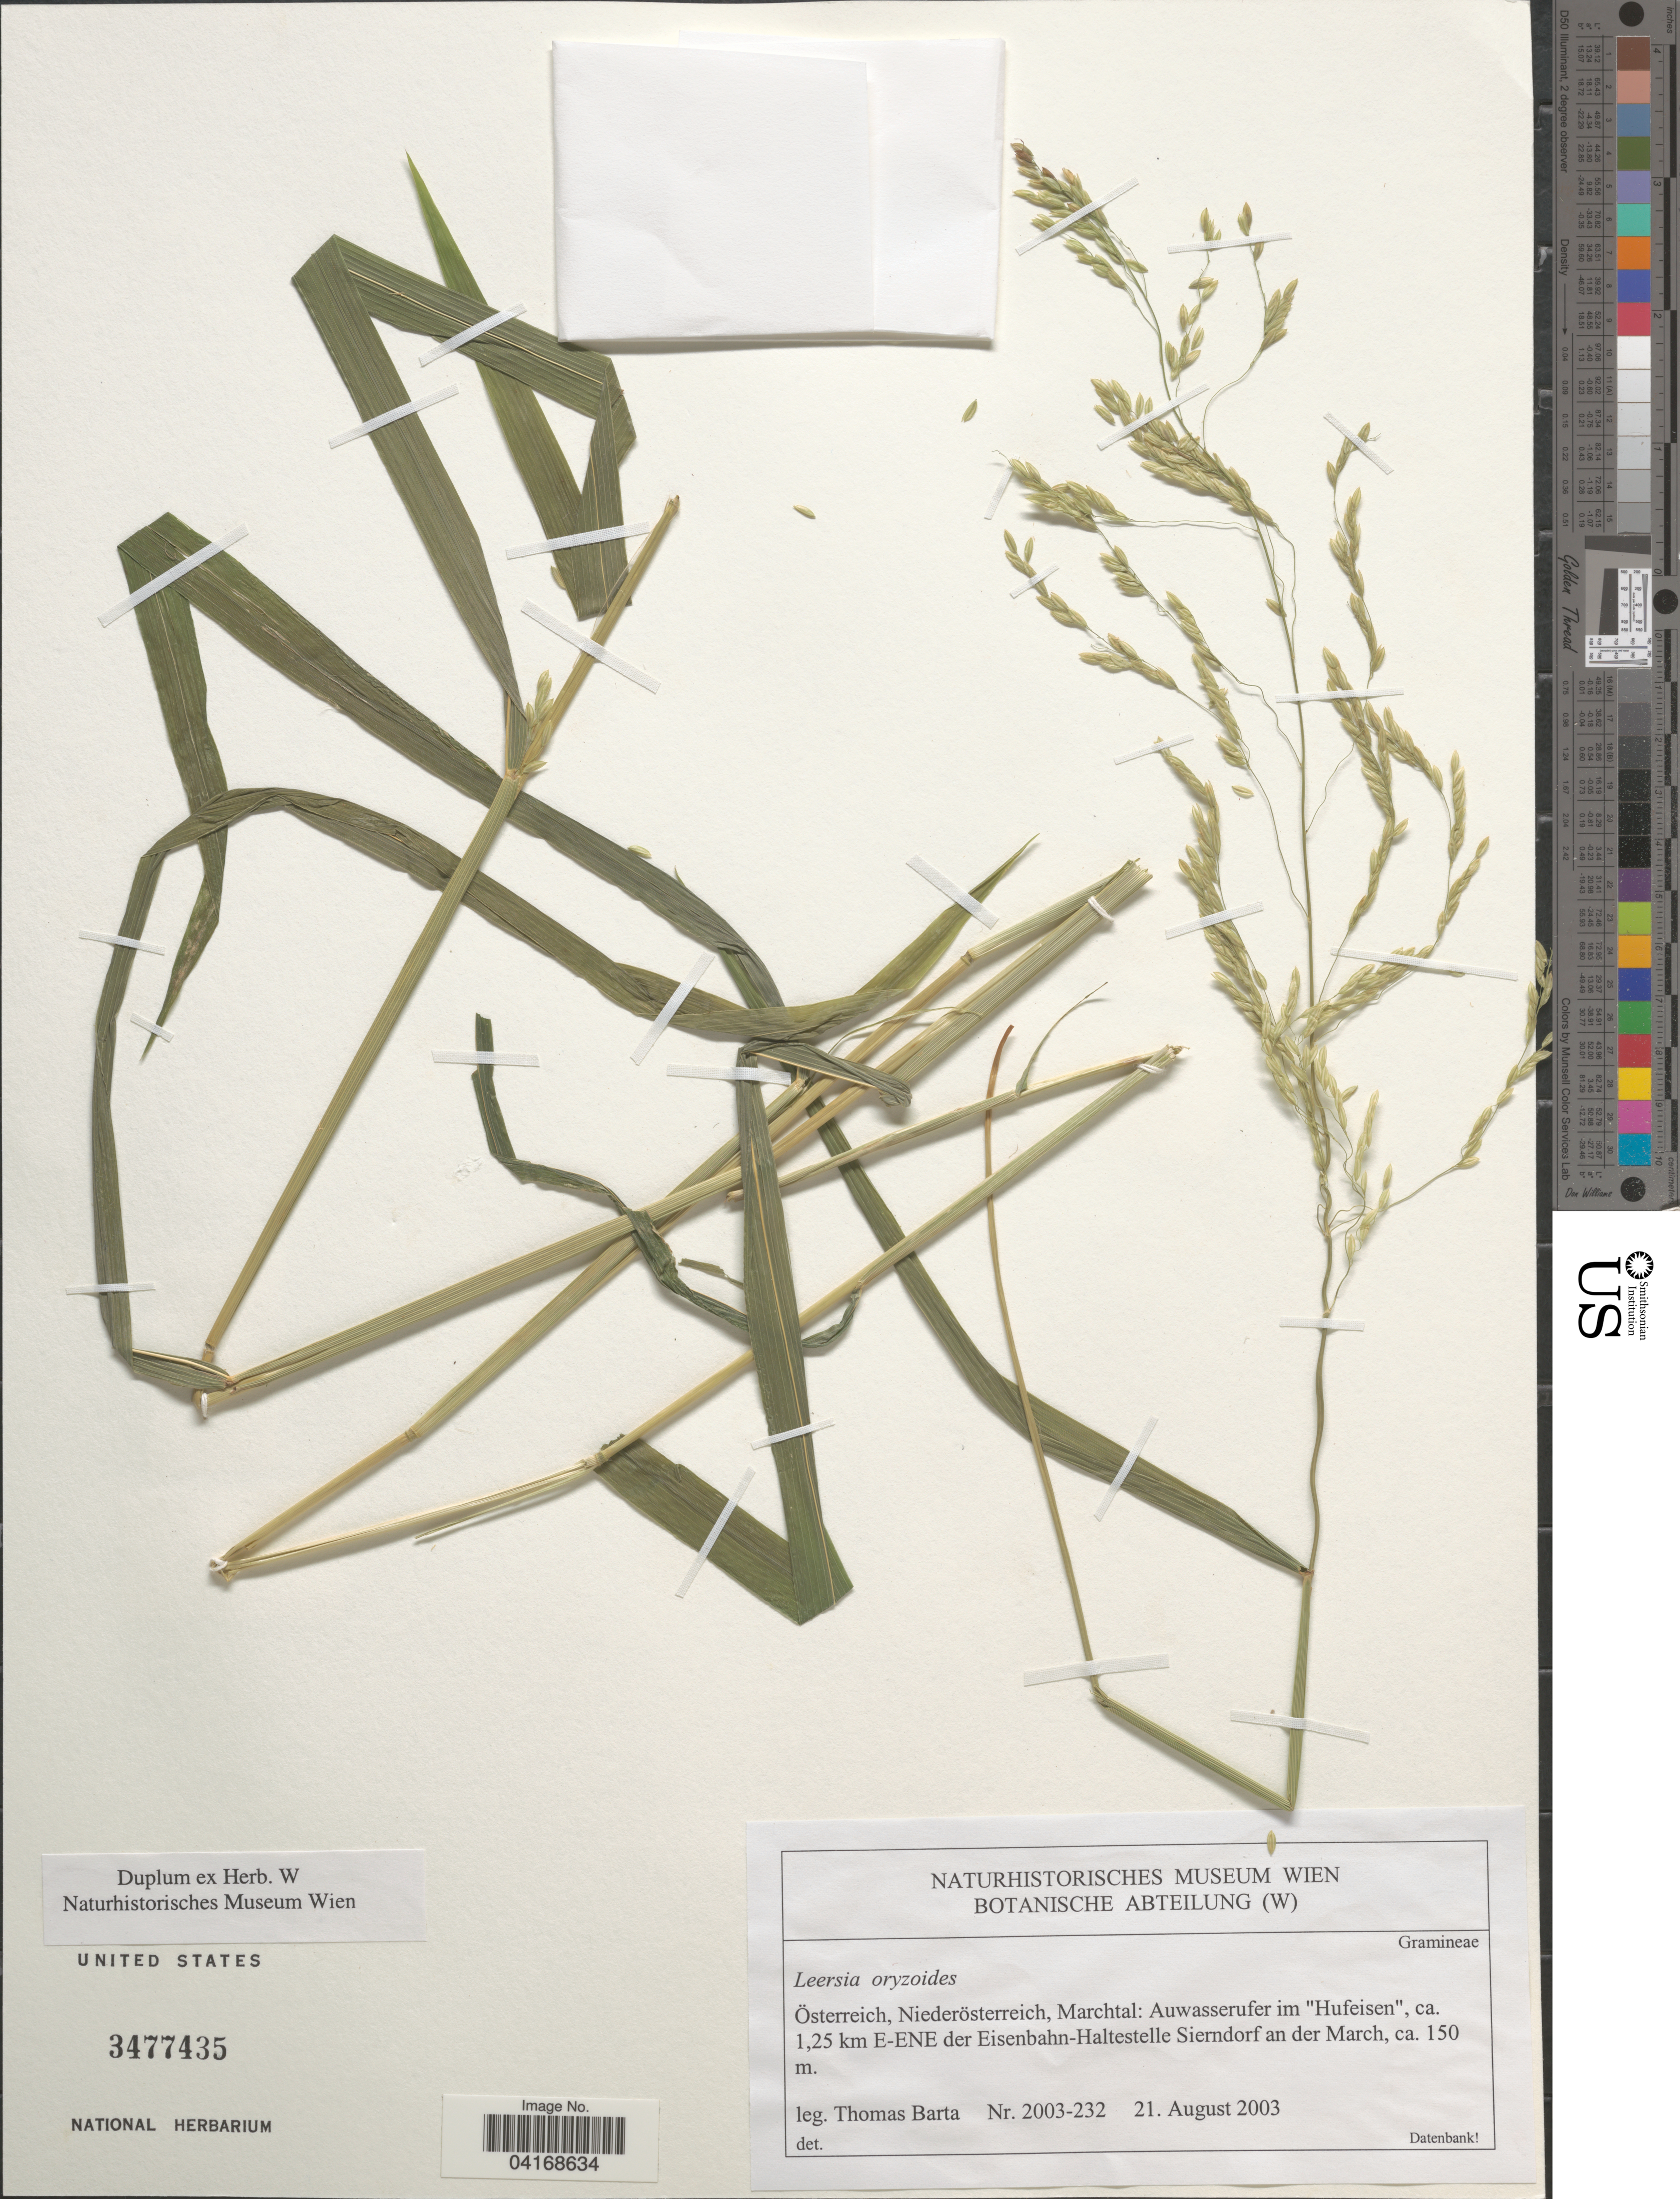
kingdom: Plantae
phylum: Tracheophyta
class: Liliopsida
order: Poales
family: Poaceae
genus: Leersia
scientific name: Leersia oryzoides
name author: (L.) Sw.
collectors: T. Barta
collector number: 2003-232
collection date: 2003-08-21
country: Austria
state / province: Niederosterreich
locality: Österreich, Marchtal: Auwasserufer im "Hufeisen", ca. 1,25 km E-ENE der Eisenbahn-Haltestelle Sierndorf an der March.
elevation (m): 150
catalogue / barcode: US 3477435